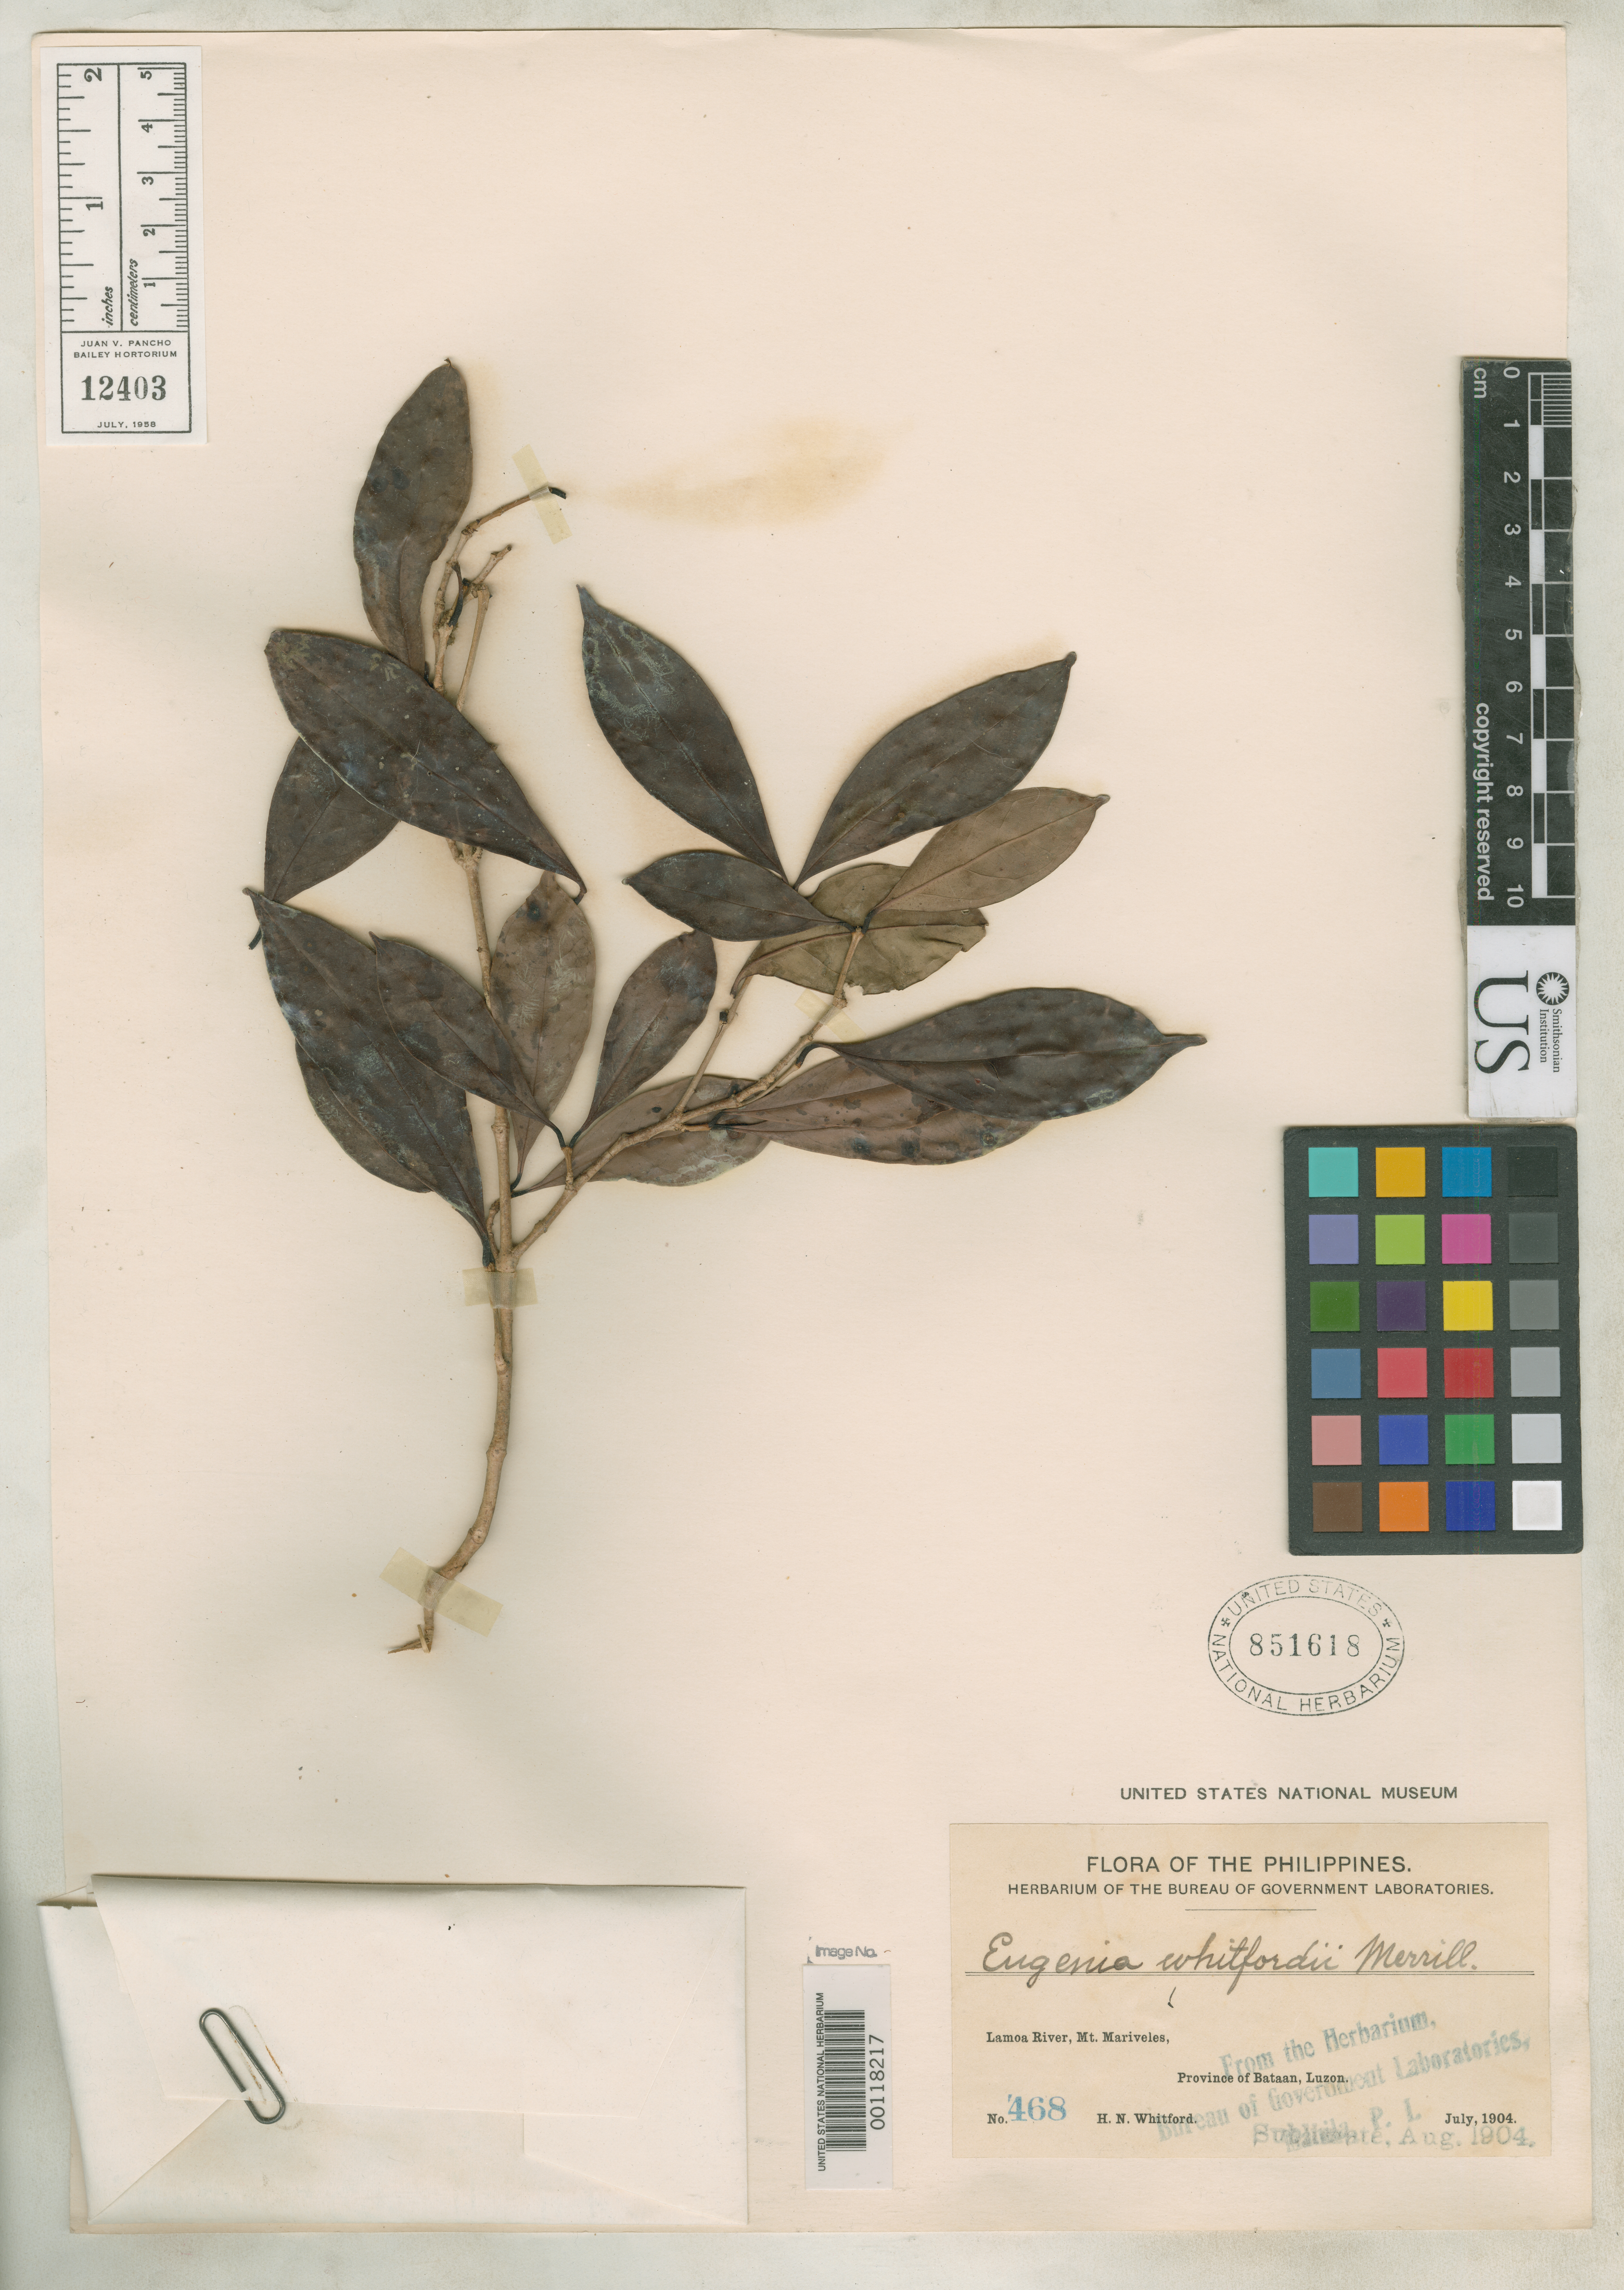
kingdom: Plantae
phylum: Tracheophyta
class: Magnoliopsida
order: Myrtales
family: Myrtaceae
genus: Eugenia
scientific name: Eugenia whitfordii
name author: Merr.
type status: Isotype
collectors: H. N. Whitford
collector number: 468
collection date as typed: Jul 1904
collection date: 1904-07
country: Philippines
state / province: Central Luzon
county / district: Bataan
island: Luzon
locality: Lamao River, Mt Mariveles, Province of Bataan, Luzon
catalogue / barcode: US 851618